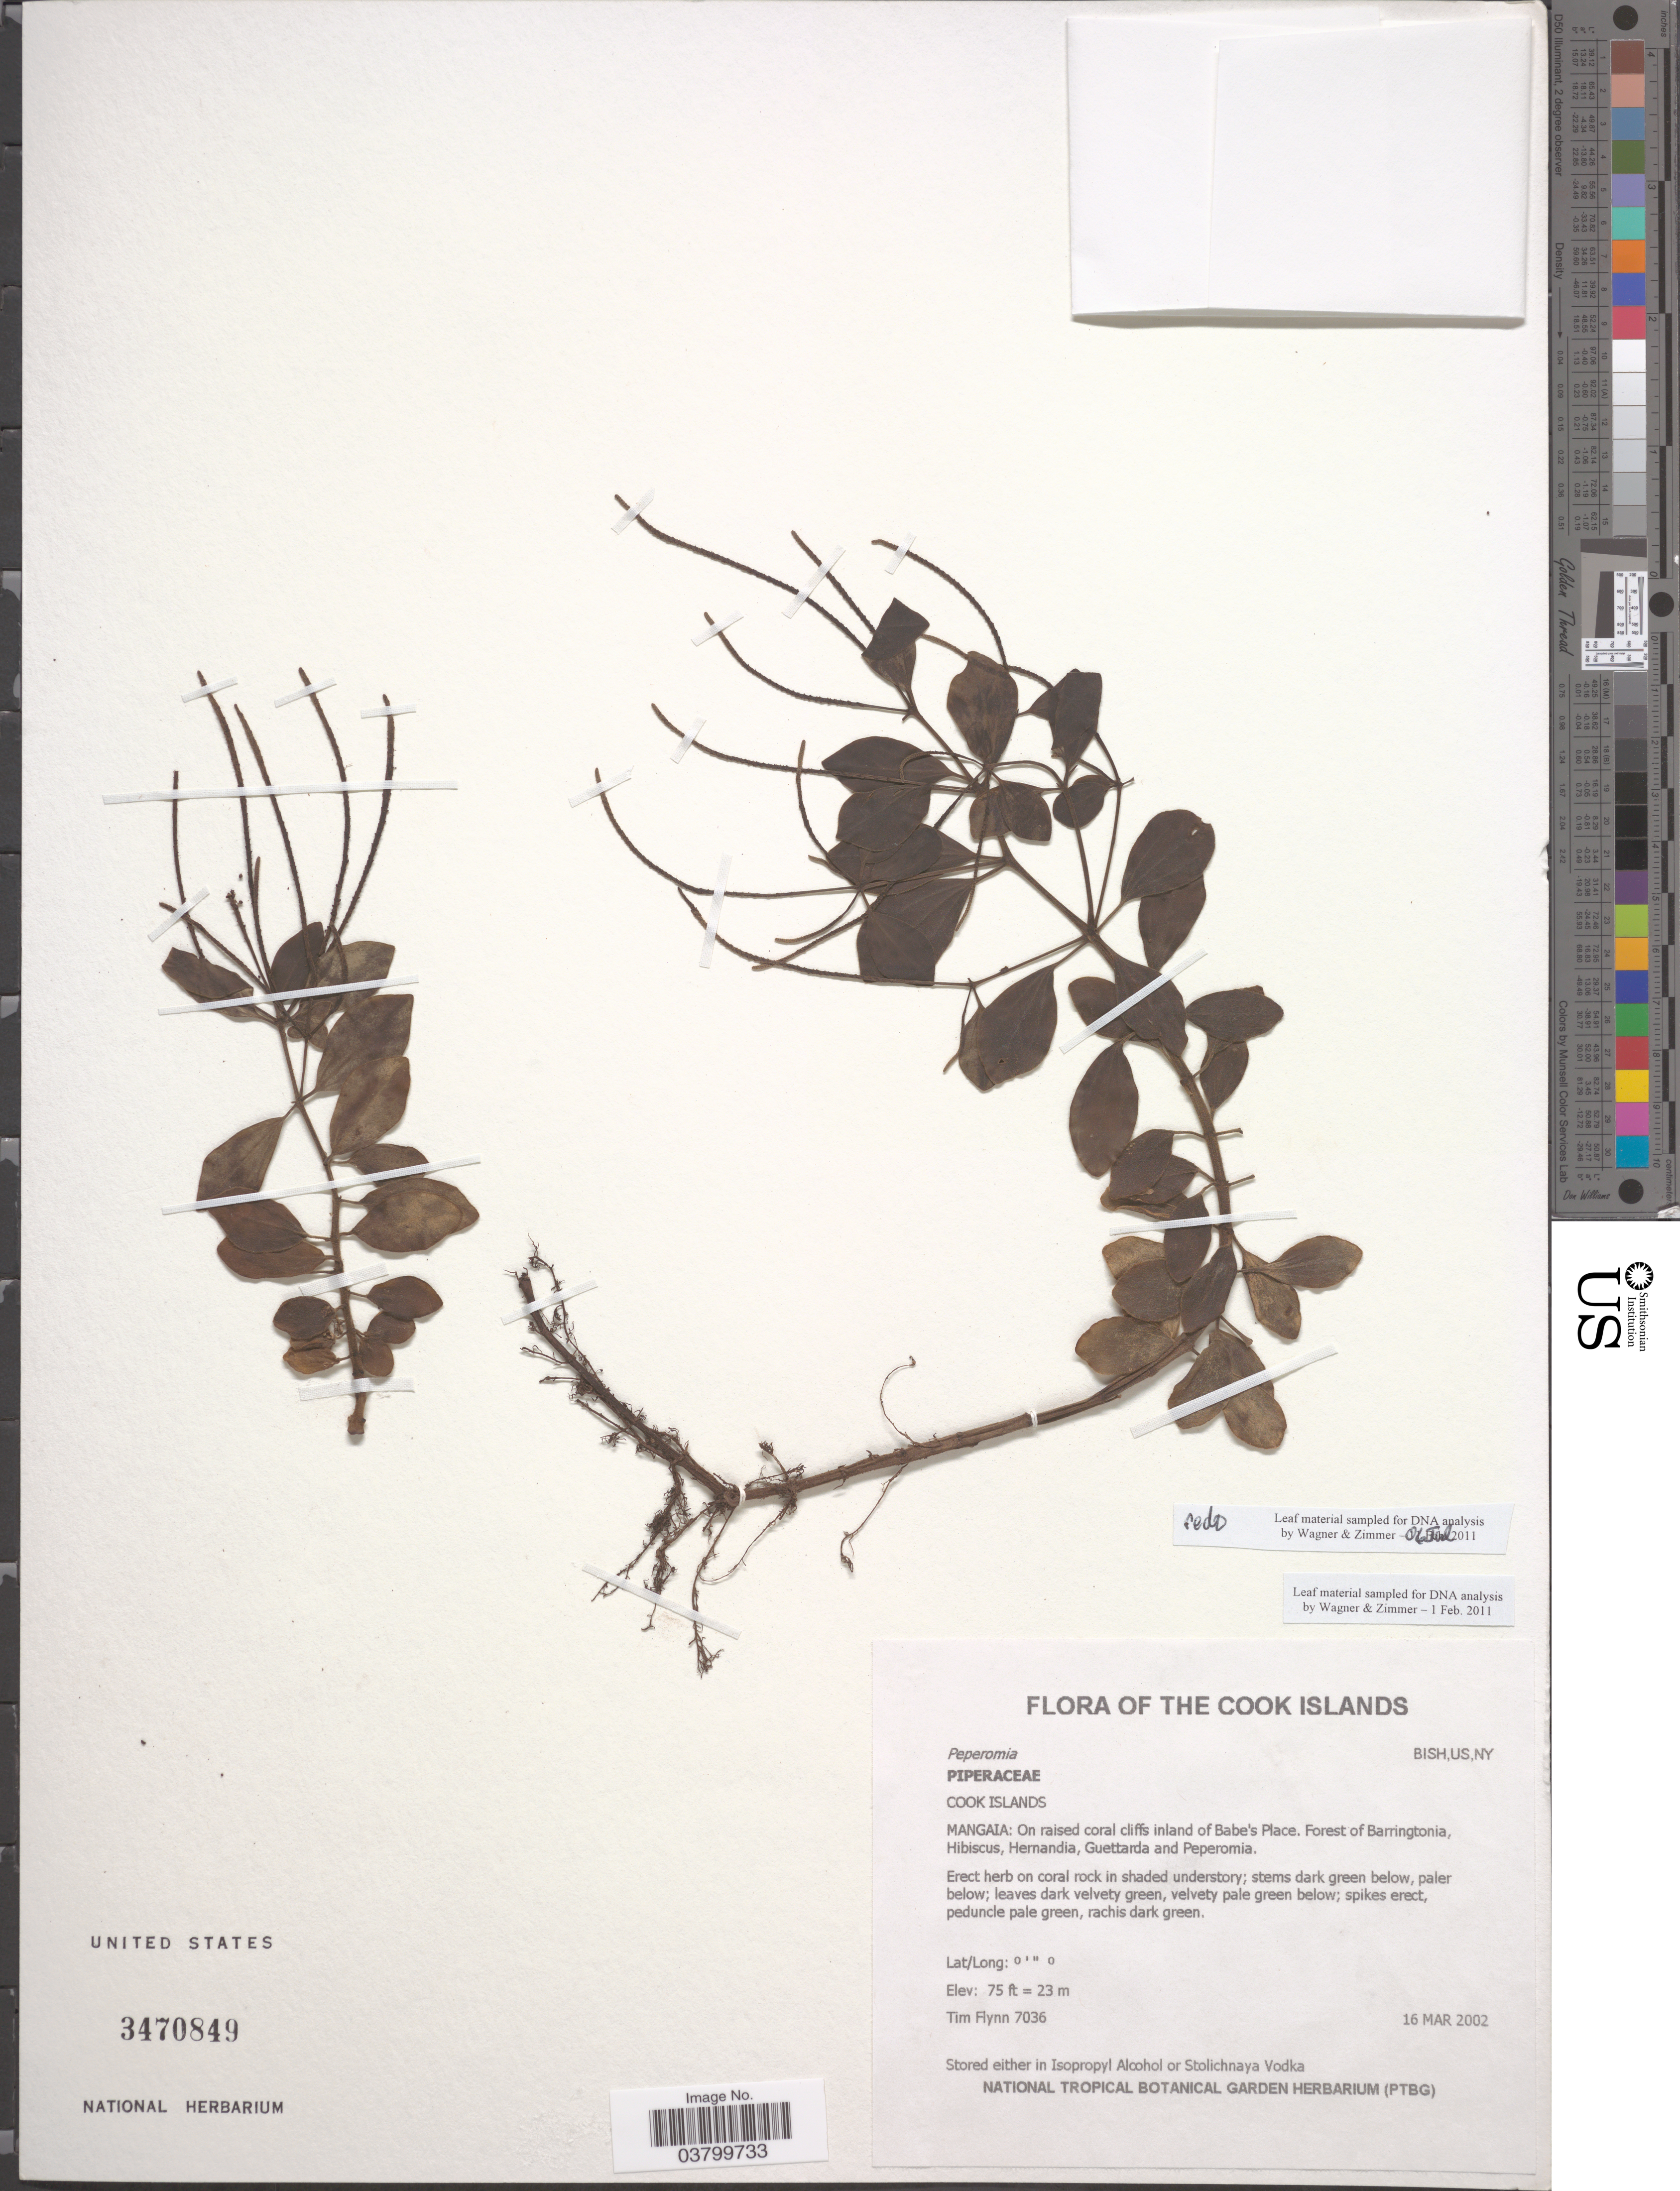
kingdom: Plantae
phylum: Tracheophyta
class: Magnoliopsida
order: Piperales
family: Piperaceae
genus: Peperomia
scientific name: Peperomia sp.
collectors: T. Flynn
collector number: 7036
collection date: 2002-03-16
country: Cook Islands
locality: Mangaia: On raised coral cliffs inland of Babe's Place.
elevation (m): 23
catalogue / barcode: US 3470849